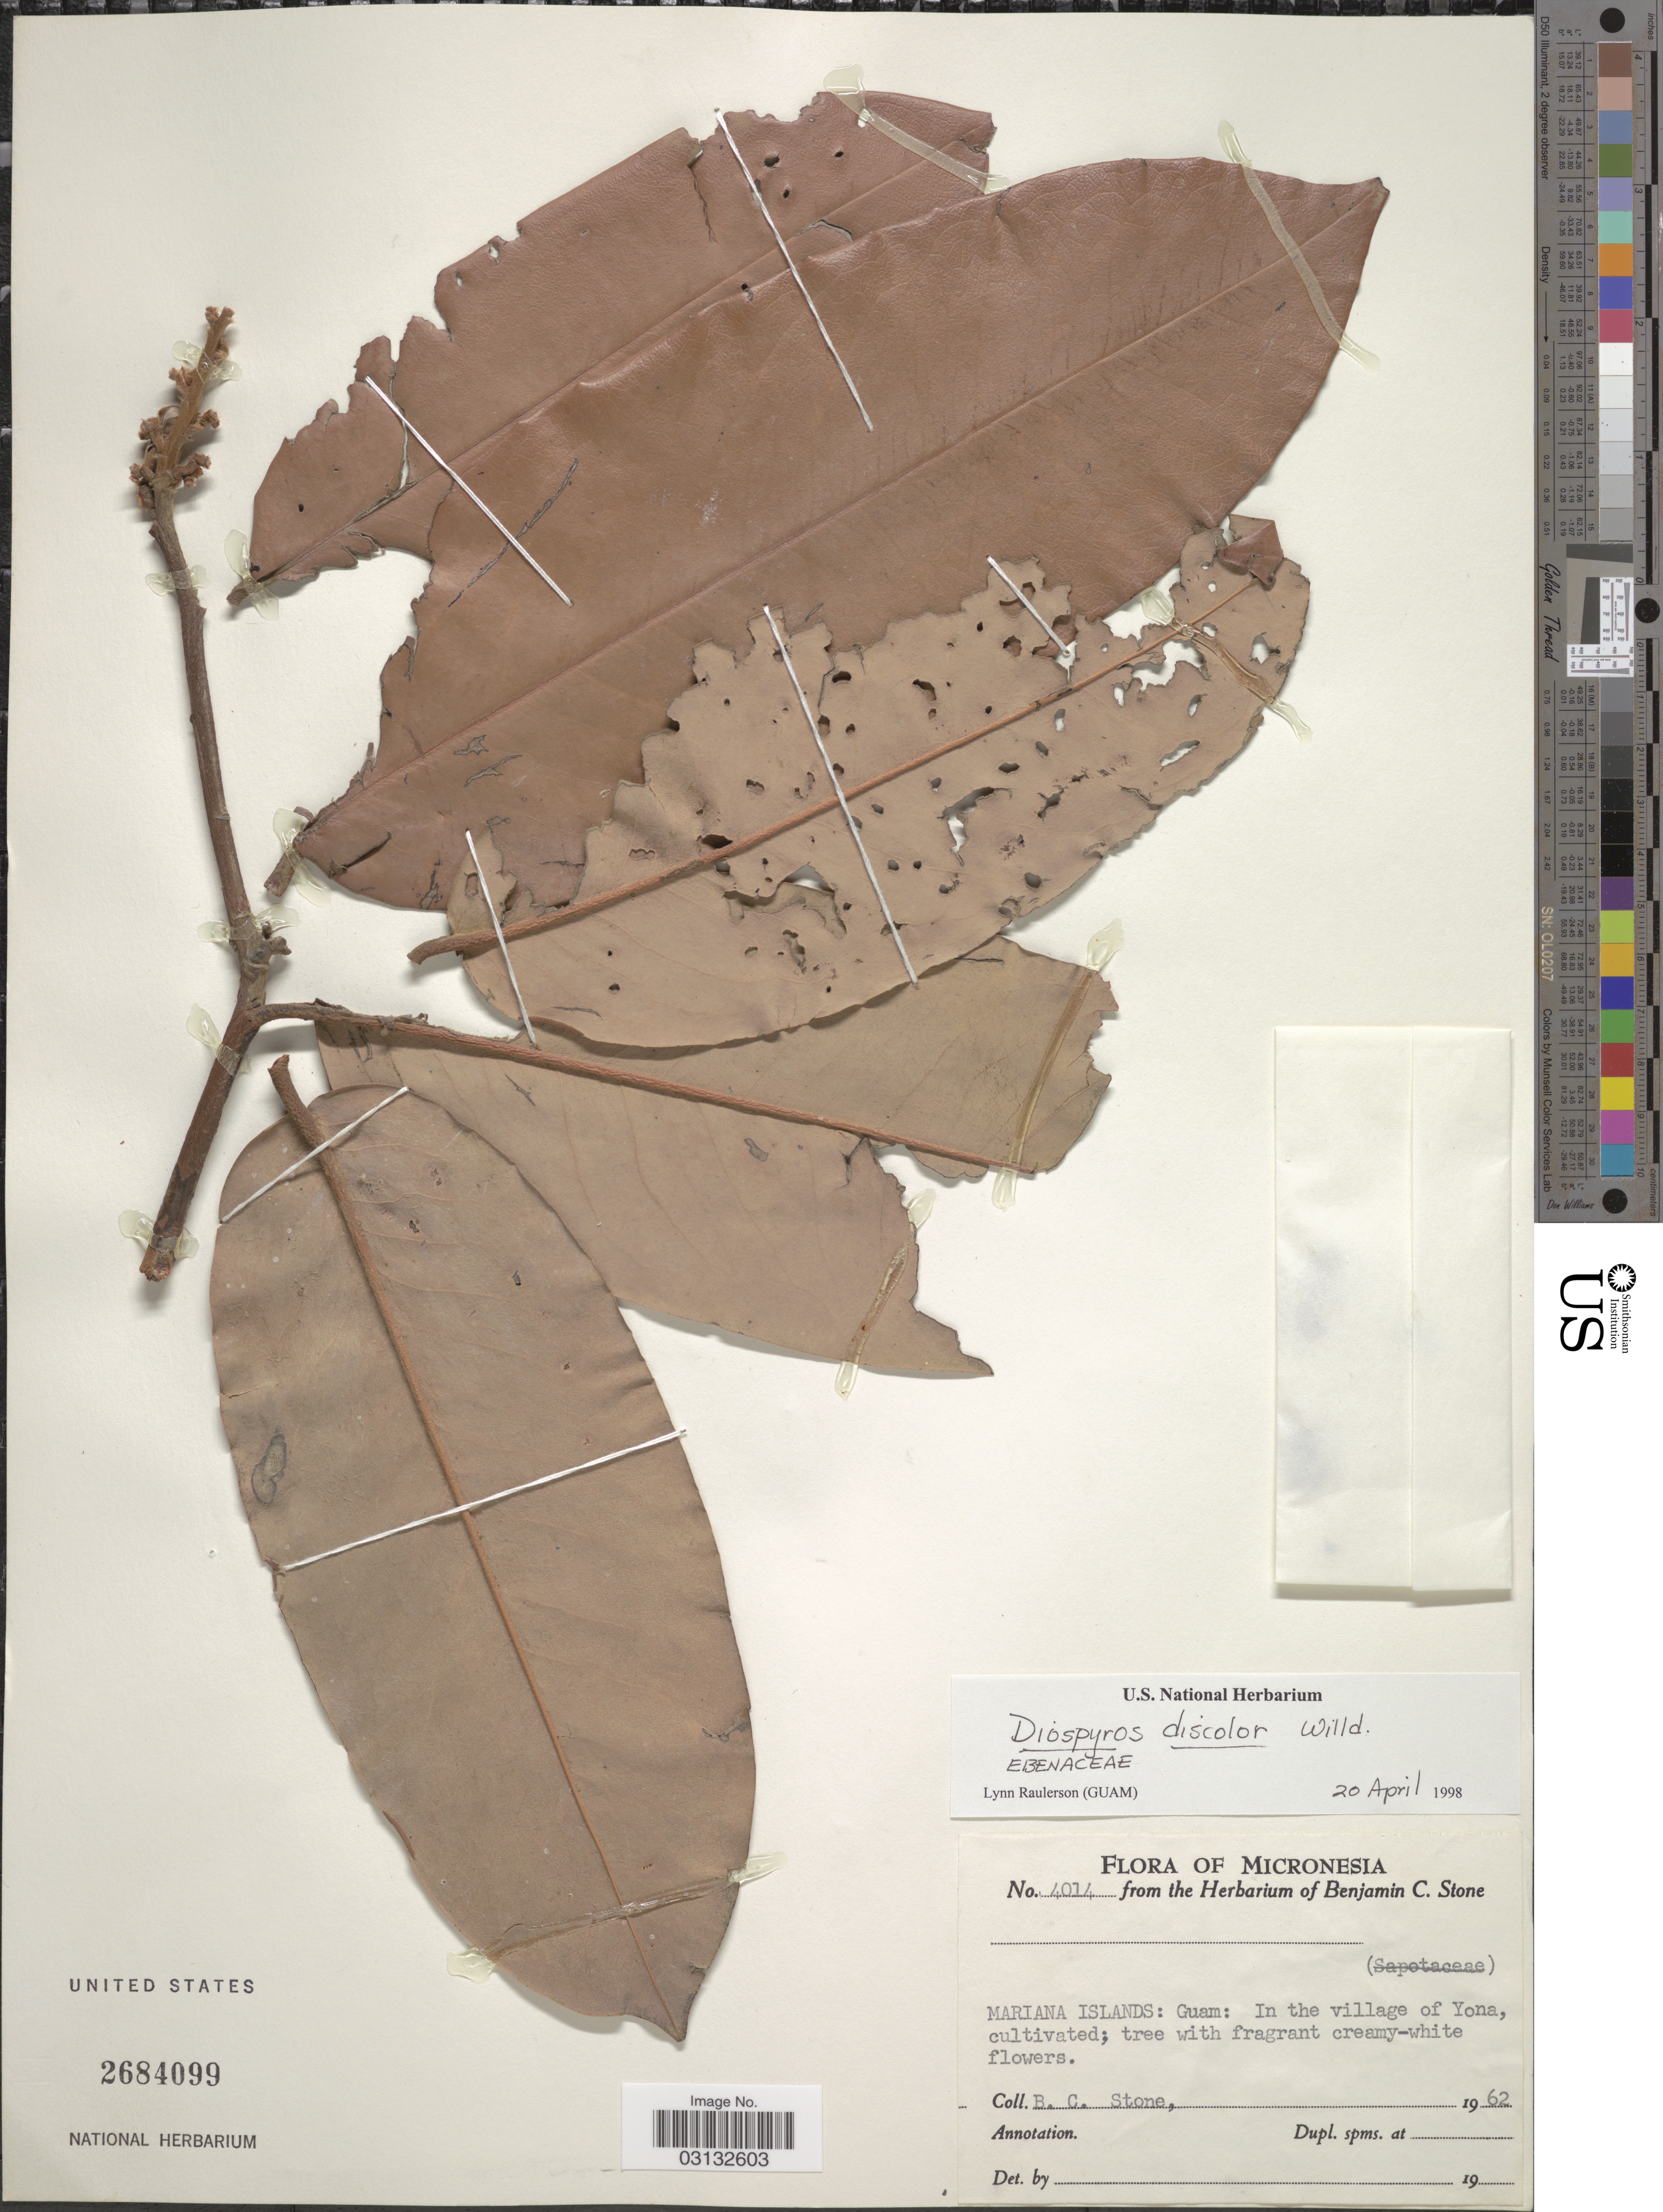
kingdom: Plantae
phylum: Tracheophyta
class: Magnoliopsida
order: Ericales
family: Ebenaceae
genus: Diospyros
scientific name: Diospyros discolor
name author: Willd.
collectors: B. C. Stone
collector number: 4014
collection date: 1962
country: Guam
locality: Mariana Islands: Guam: In the village of Yona.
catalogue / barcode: US 2684099